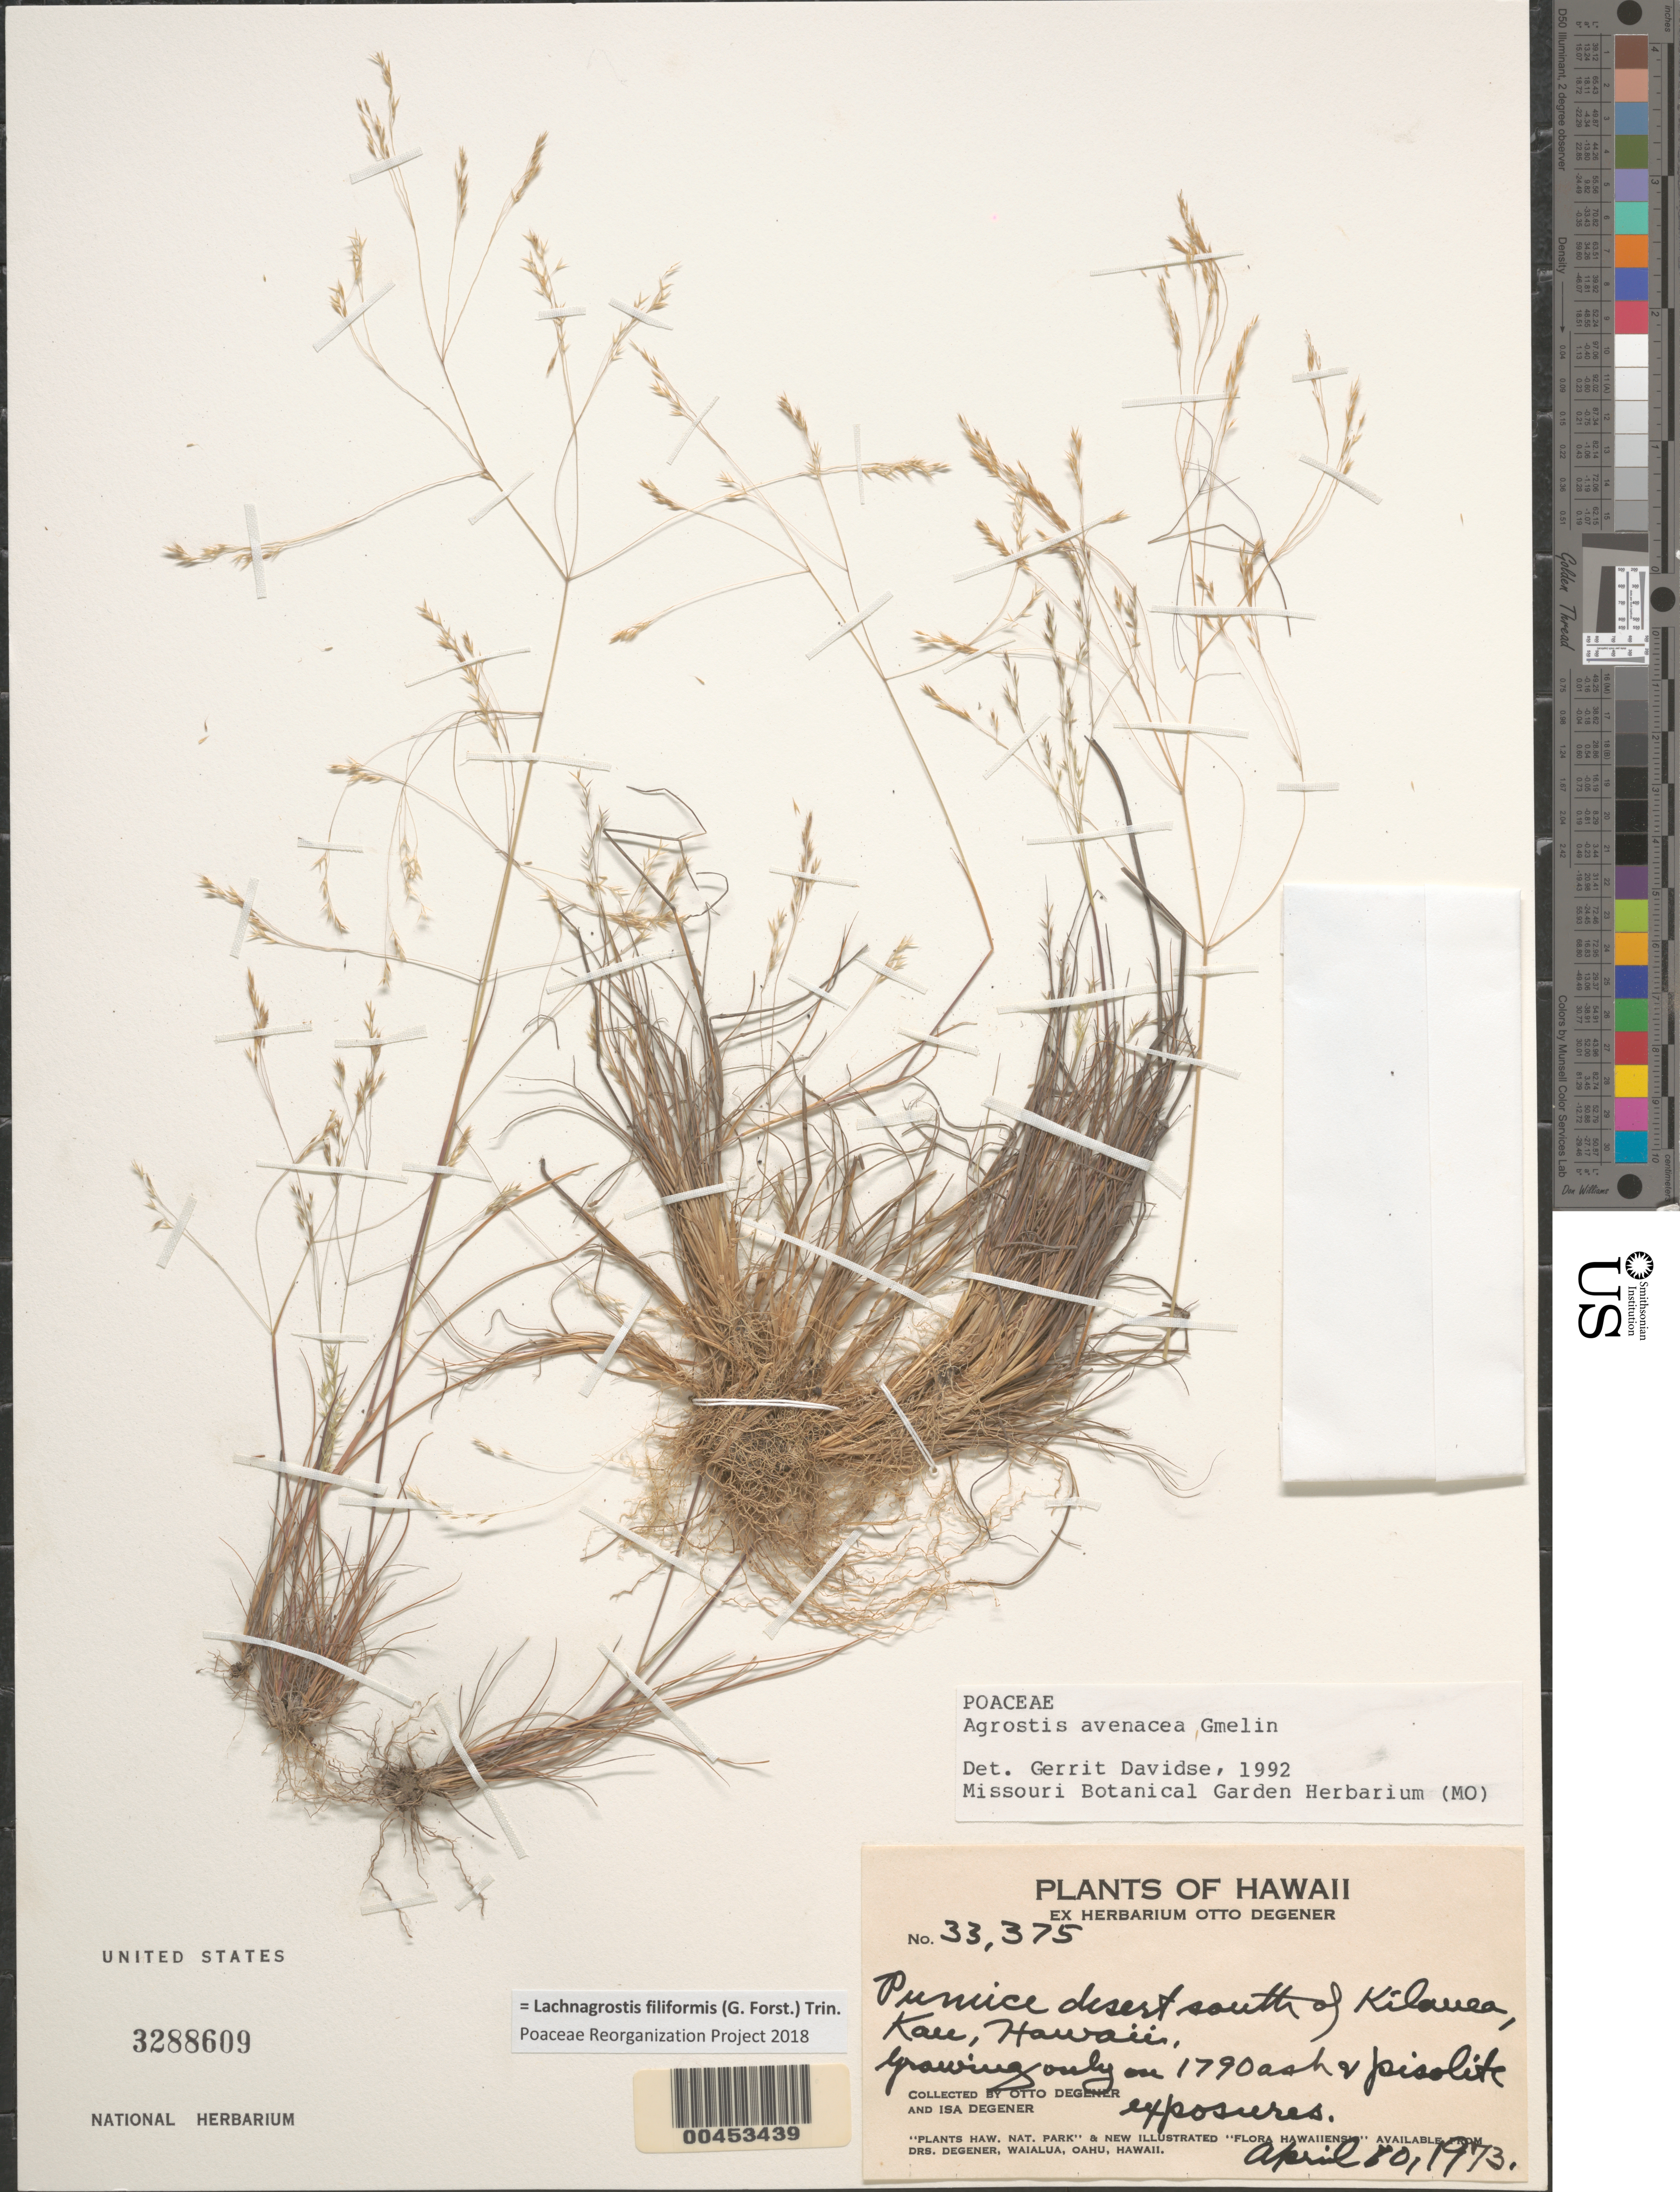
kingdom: Plantae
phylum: Tracheophyta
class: Liliopsida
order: Poales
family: Poaceae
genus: Lachnagrostis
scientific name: Lachnagrostis filiformis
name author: (J.R. Forst.) Trin.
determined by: Poaceae Reorganization Project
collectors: O. Degener & I. Degener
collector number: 33375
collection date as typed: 10 Apr 1973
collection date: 1973-04-10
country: United States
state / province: Hawaii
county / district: Hawaii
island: Hawaii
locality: S of Kilauea, Kau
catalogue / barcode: US 3288609